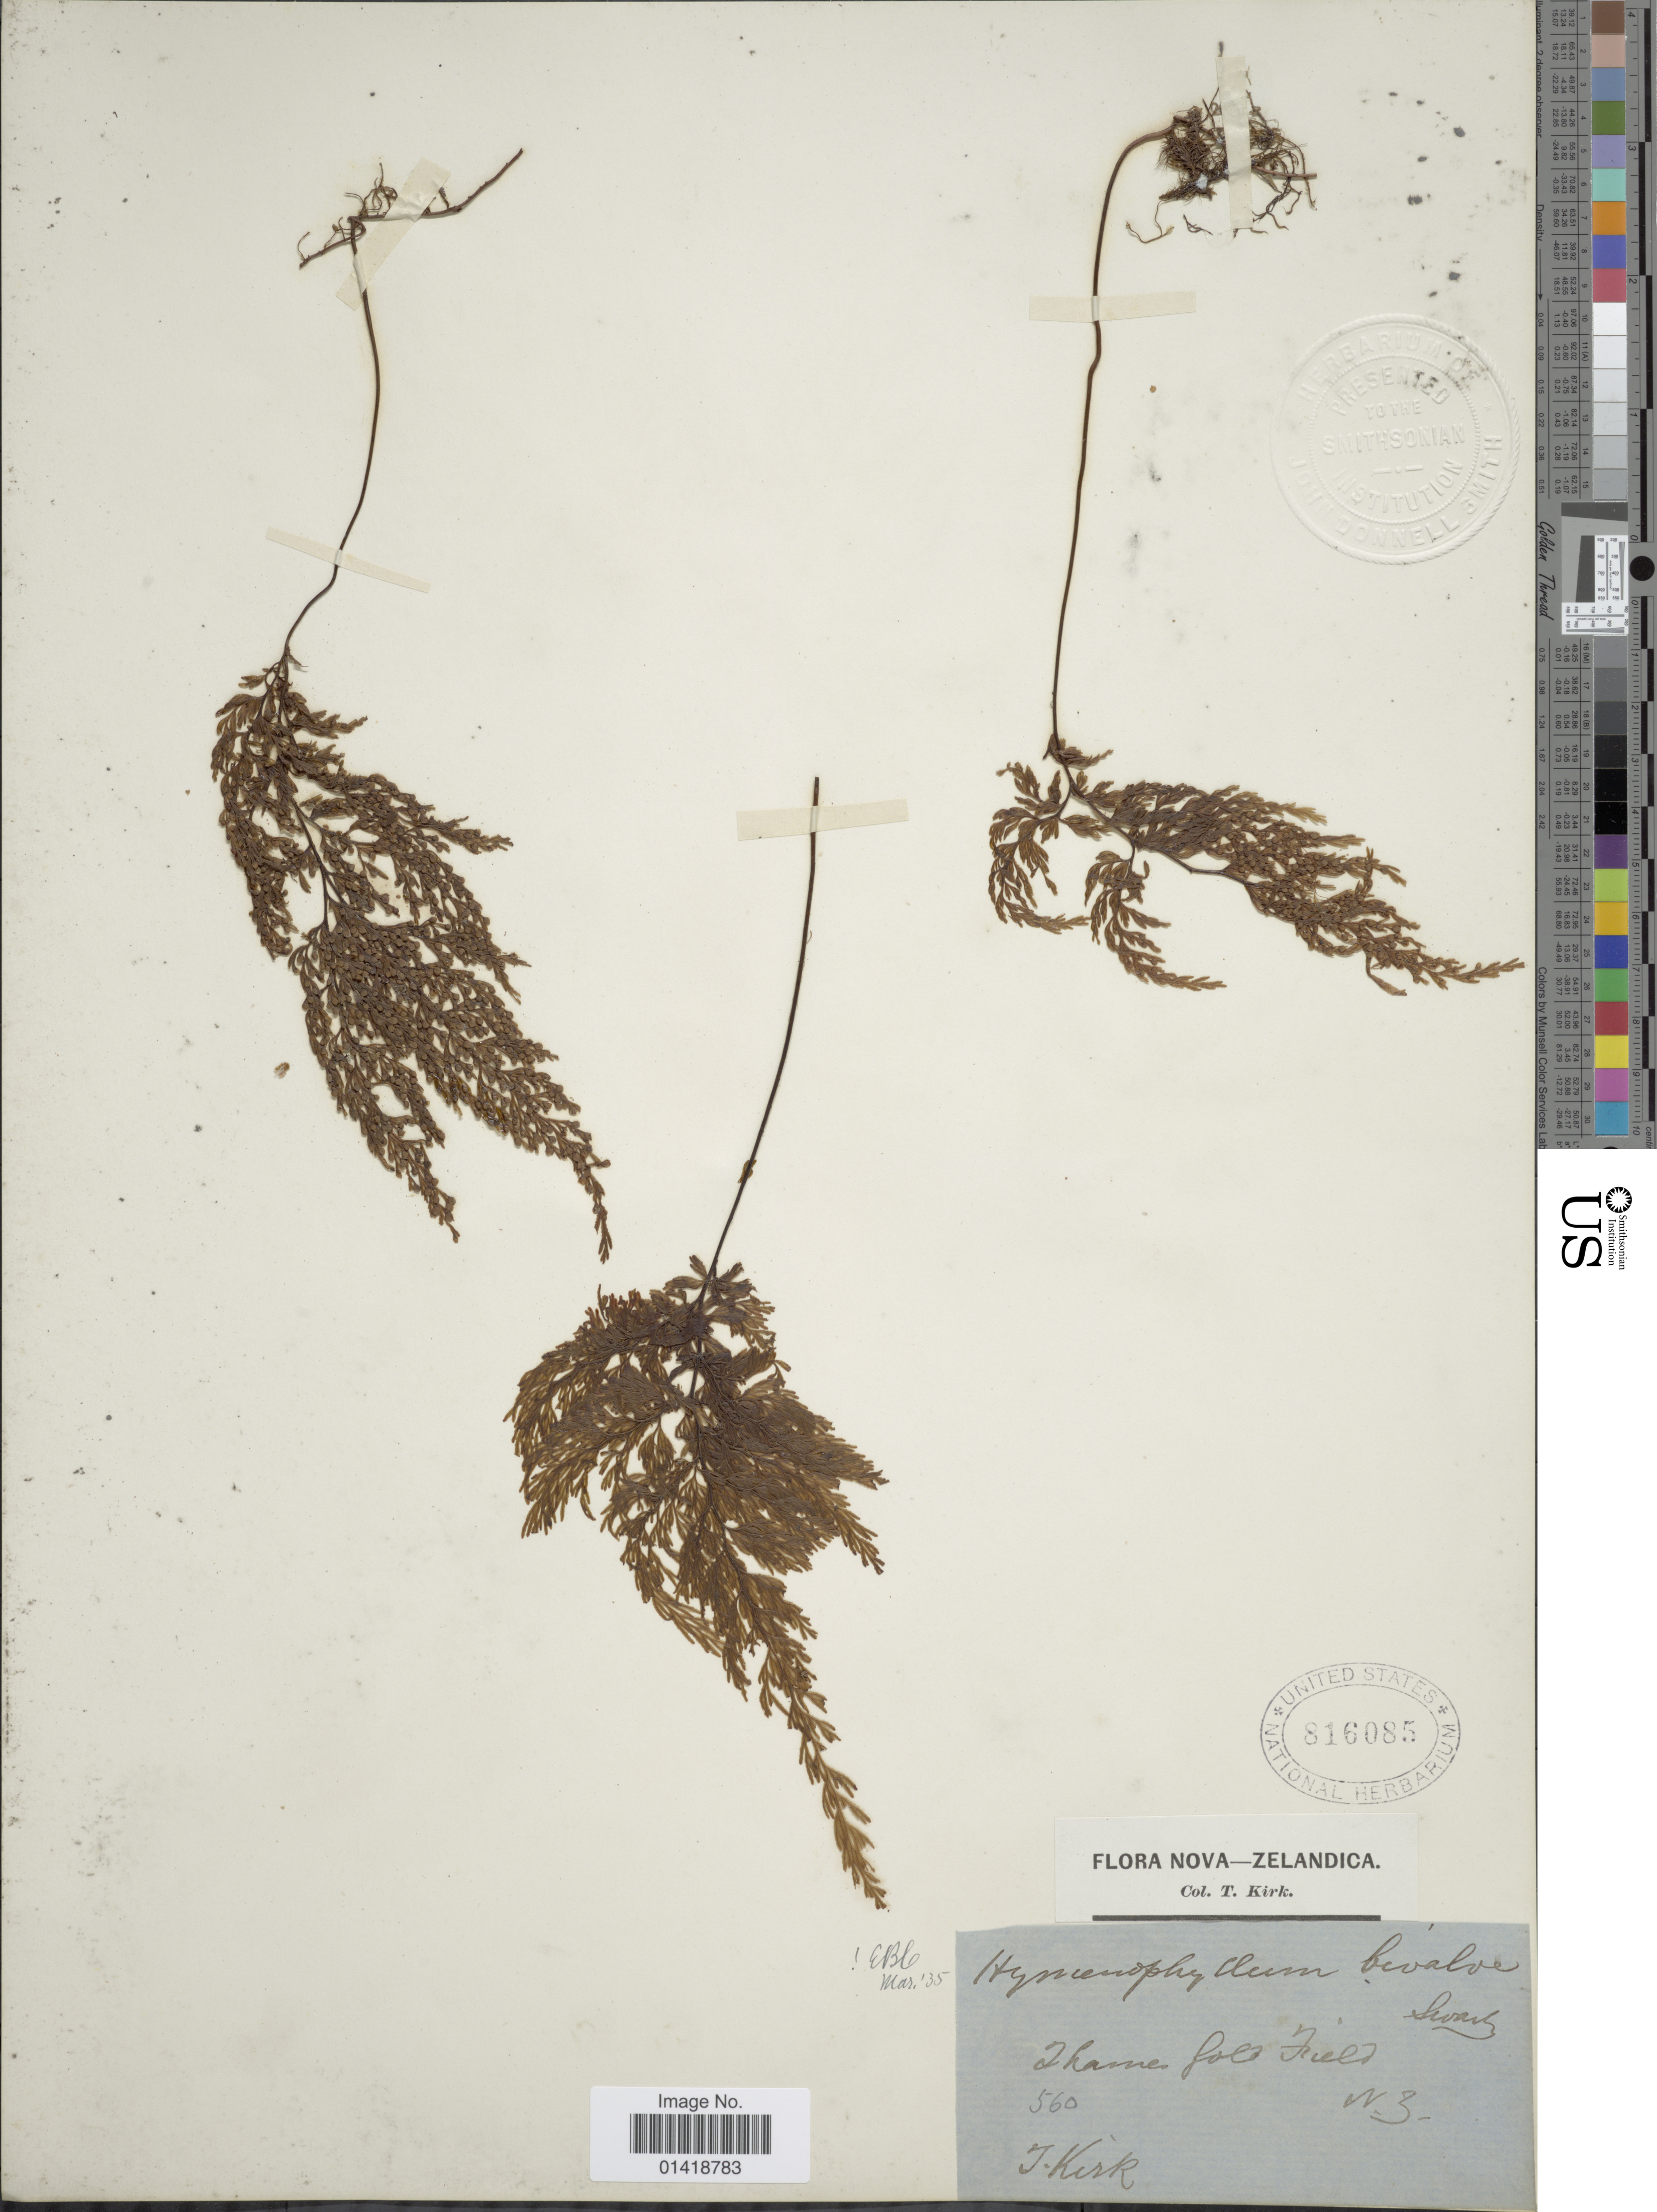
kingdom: Plantae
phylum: Tracheophyta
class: Polypodiopsida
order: Hymenophyllales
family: Hymenophyllaceae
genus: Hymenophyllum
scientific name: Hymenophyllum bivalve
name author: (G. Forst.) Sw.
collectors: T. Kirk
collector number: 560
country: New Zealand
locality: Thames fold [gold] Field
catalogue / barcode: US 2537466